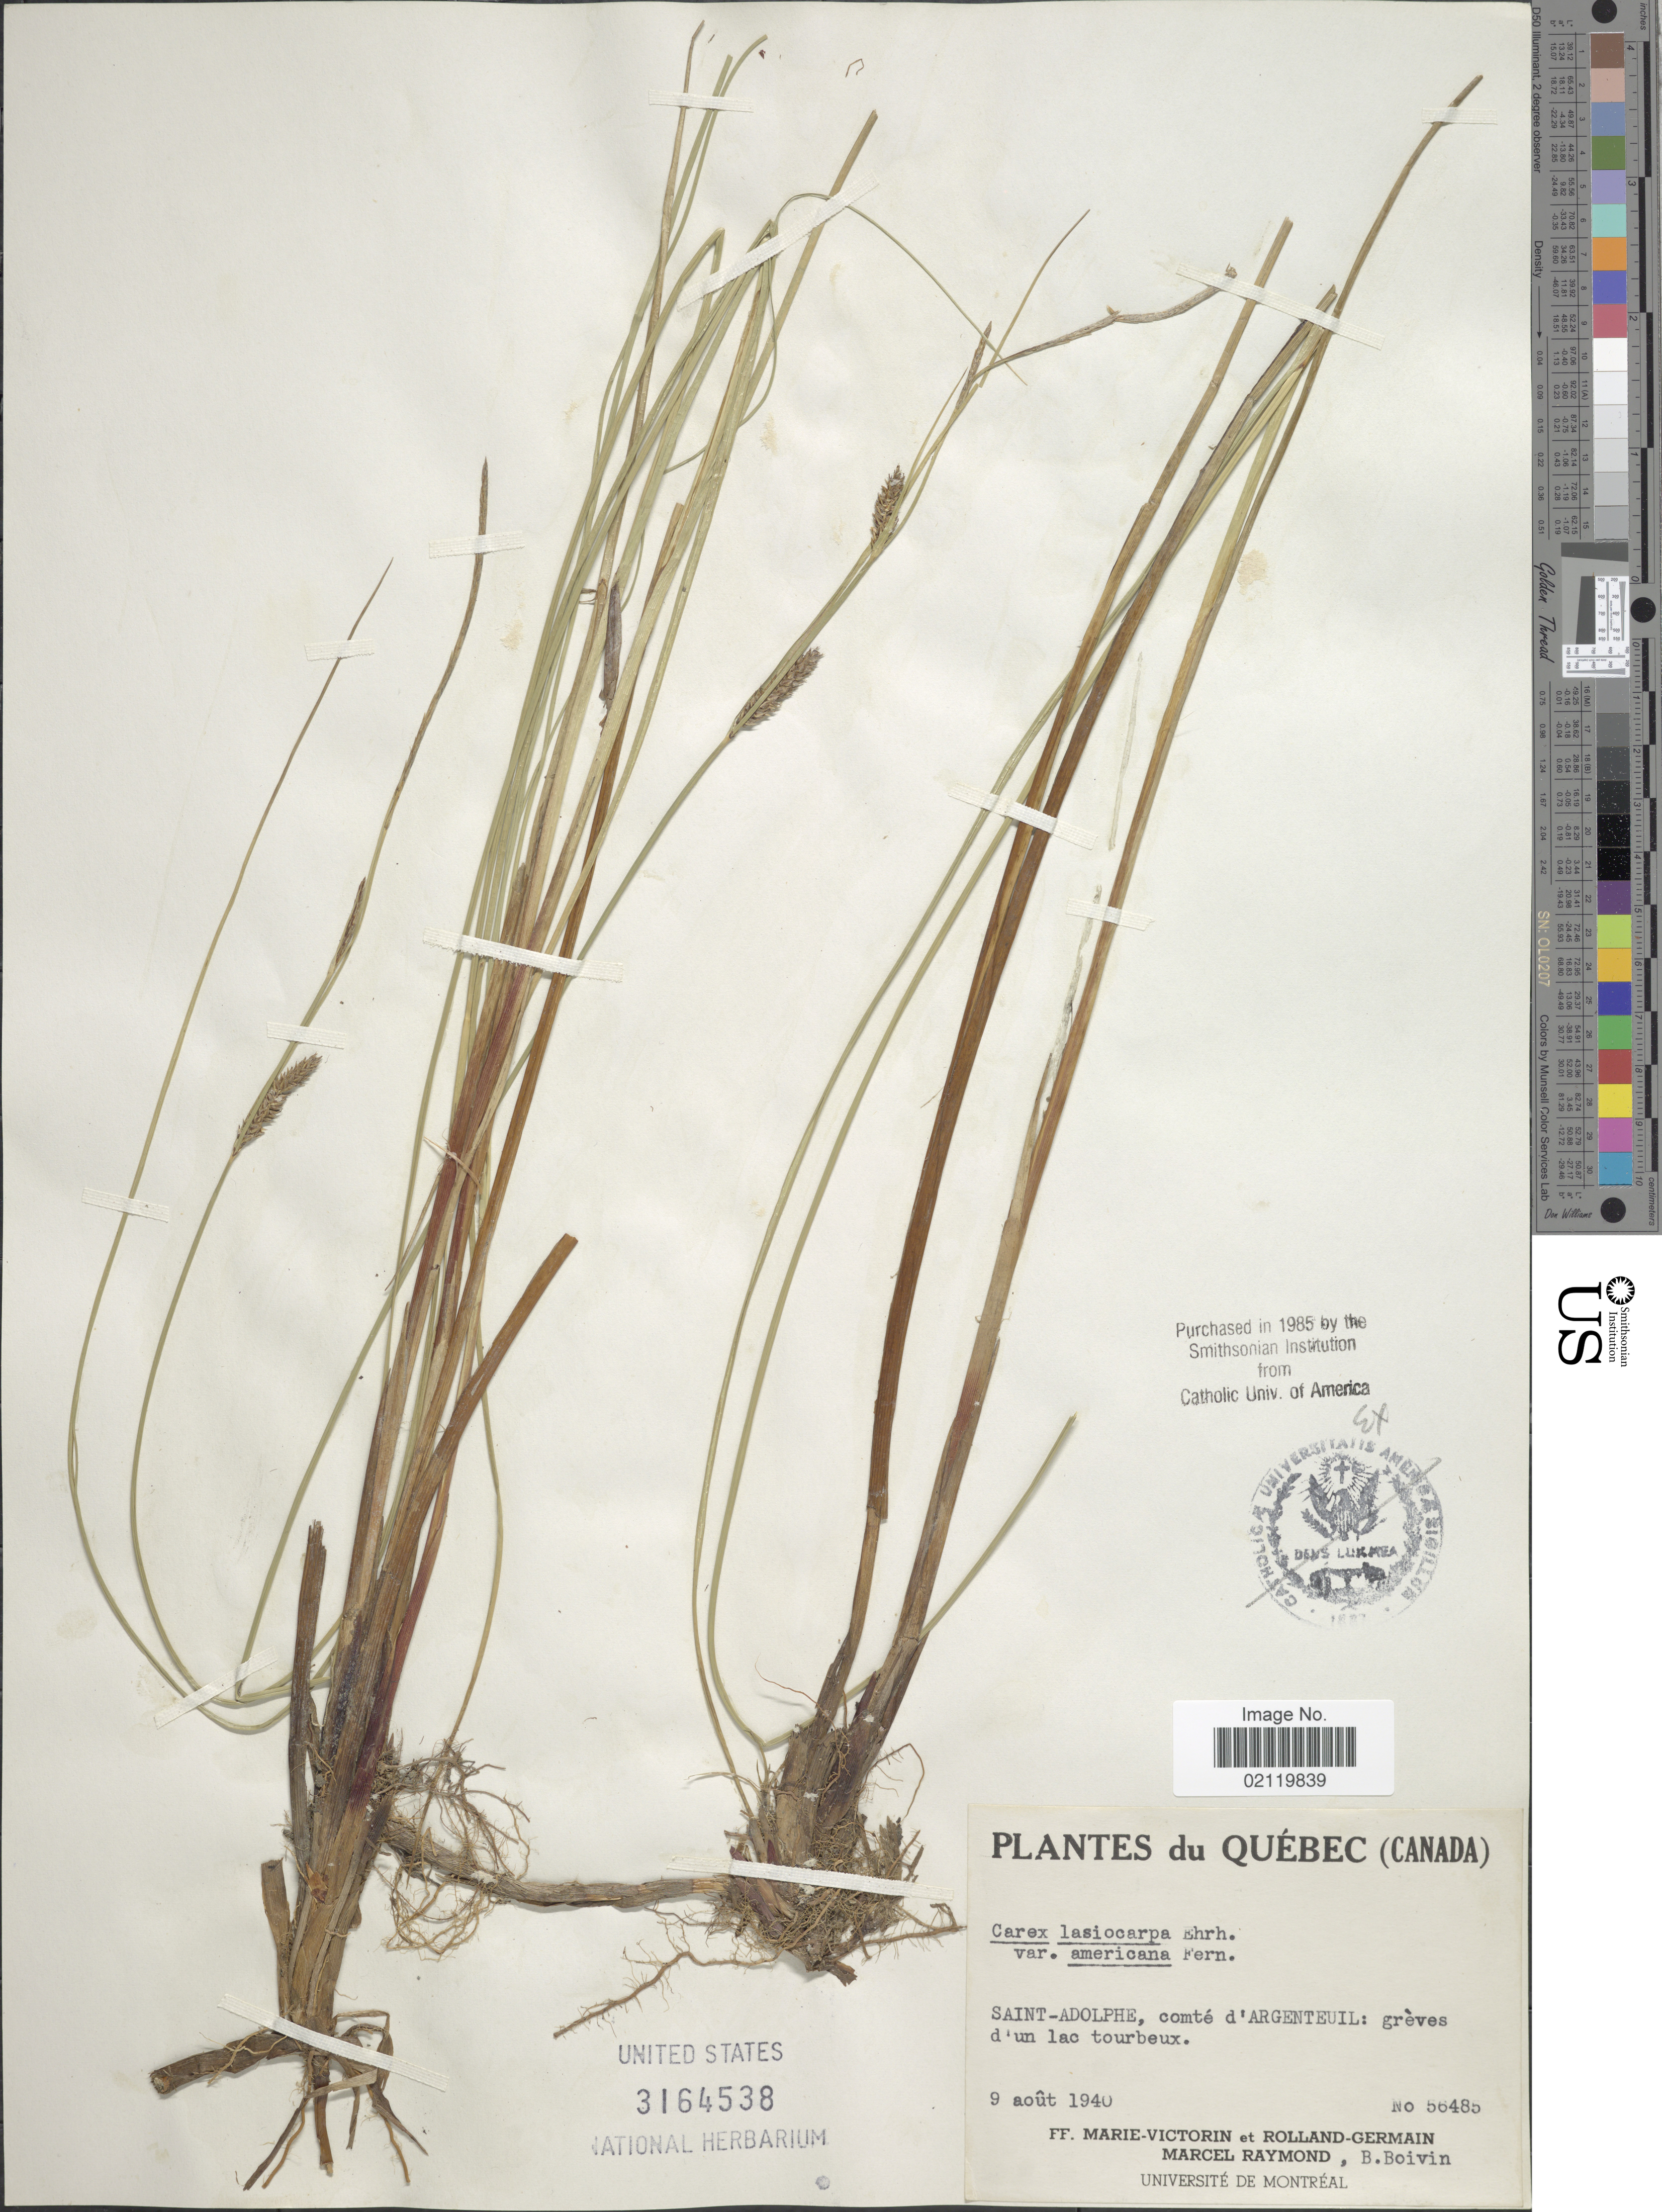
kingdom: Plantae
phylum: Tracheophyta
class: Liliopsida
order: Poales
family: Cyperaceae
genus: Carex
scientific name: Carex lasiocarpa var. americana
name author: Fernald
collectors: F. Marie-Victorin, Rolland-Germain, M. Raymond & J. R. B. Boivin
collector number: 56485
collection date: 1940-08-09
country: Canada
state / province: Quebec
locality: Saint-Adolphe, comte d'Argenteuil: greves d'un lac tourbeux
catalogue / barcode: US 3164538